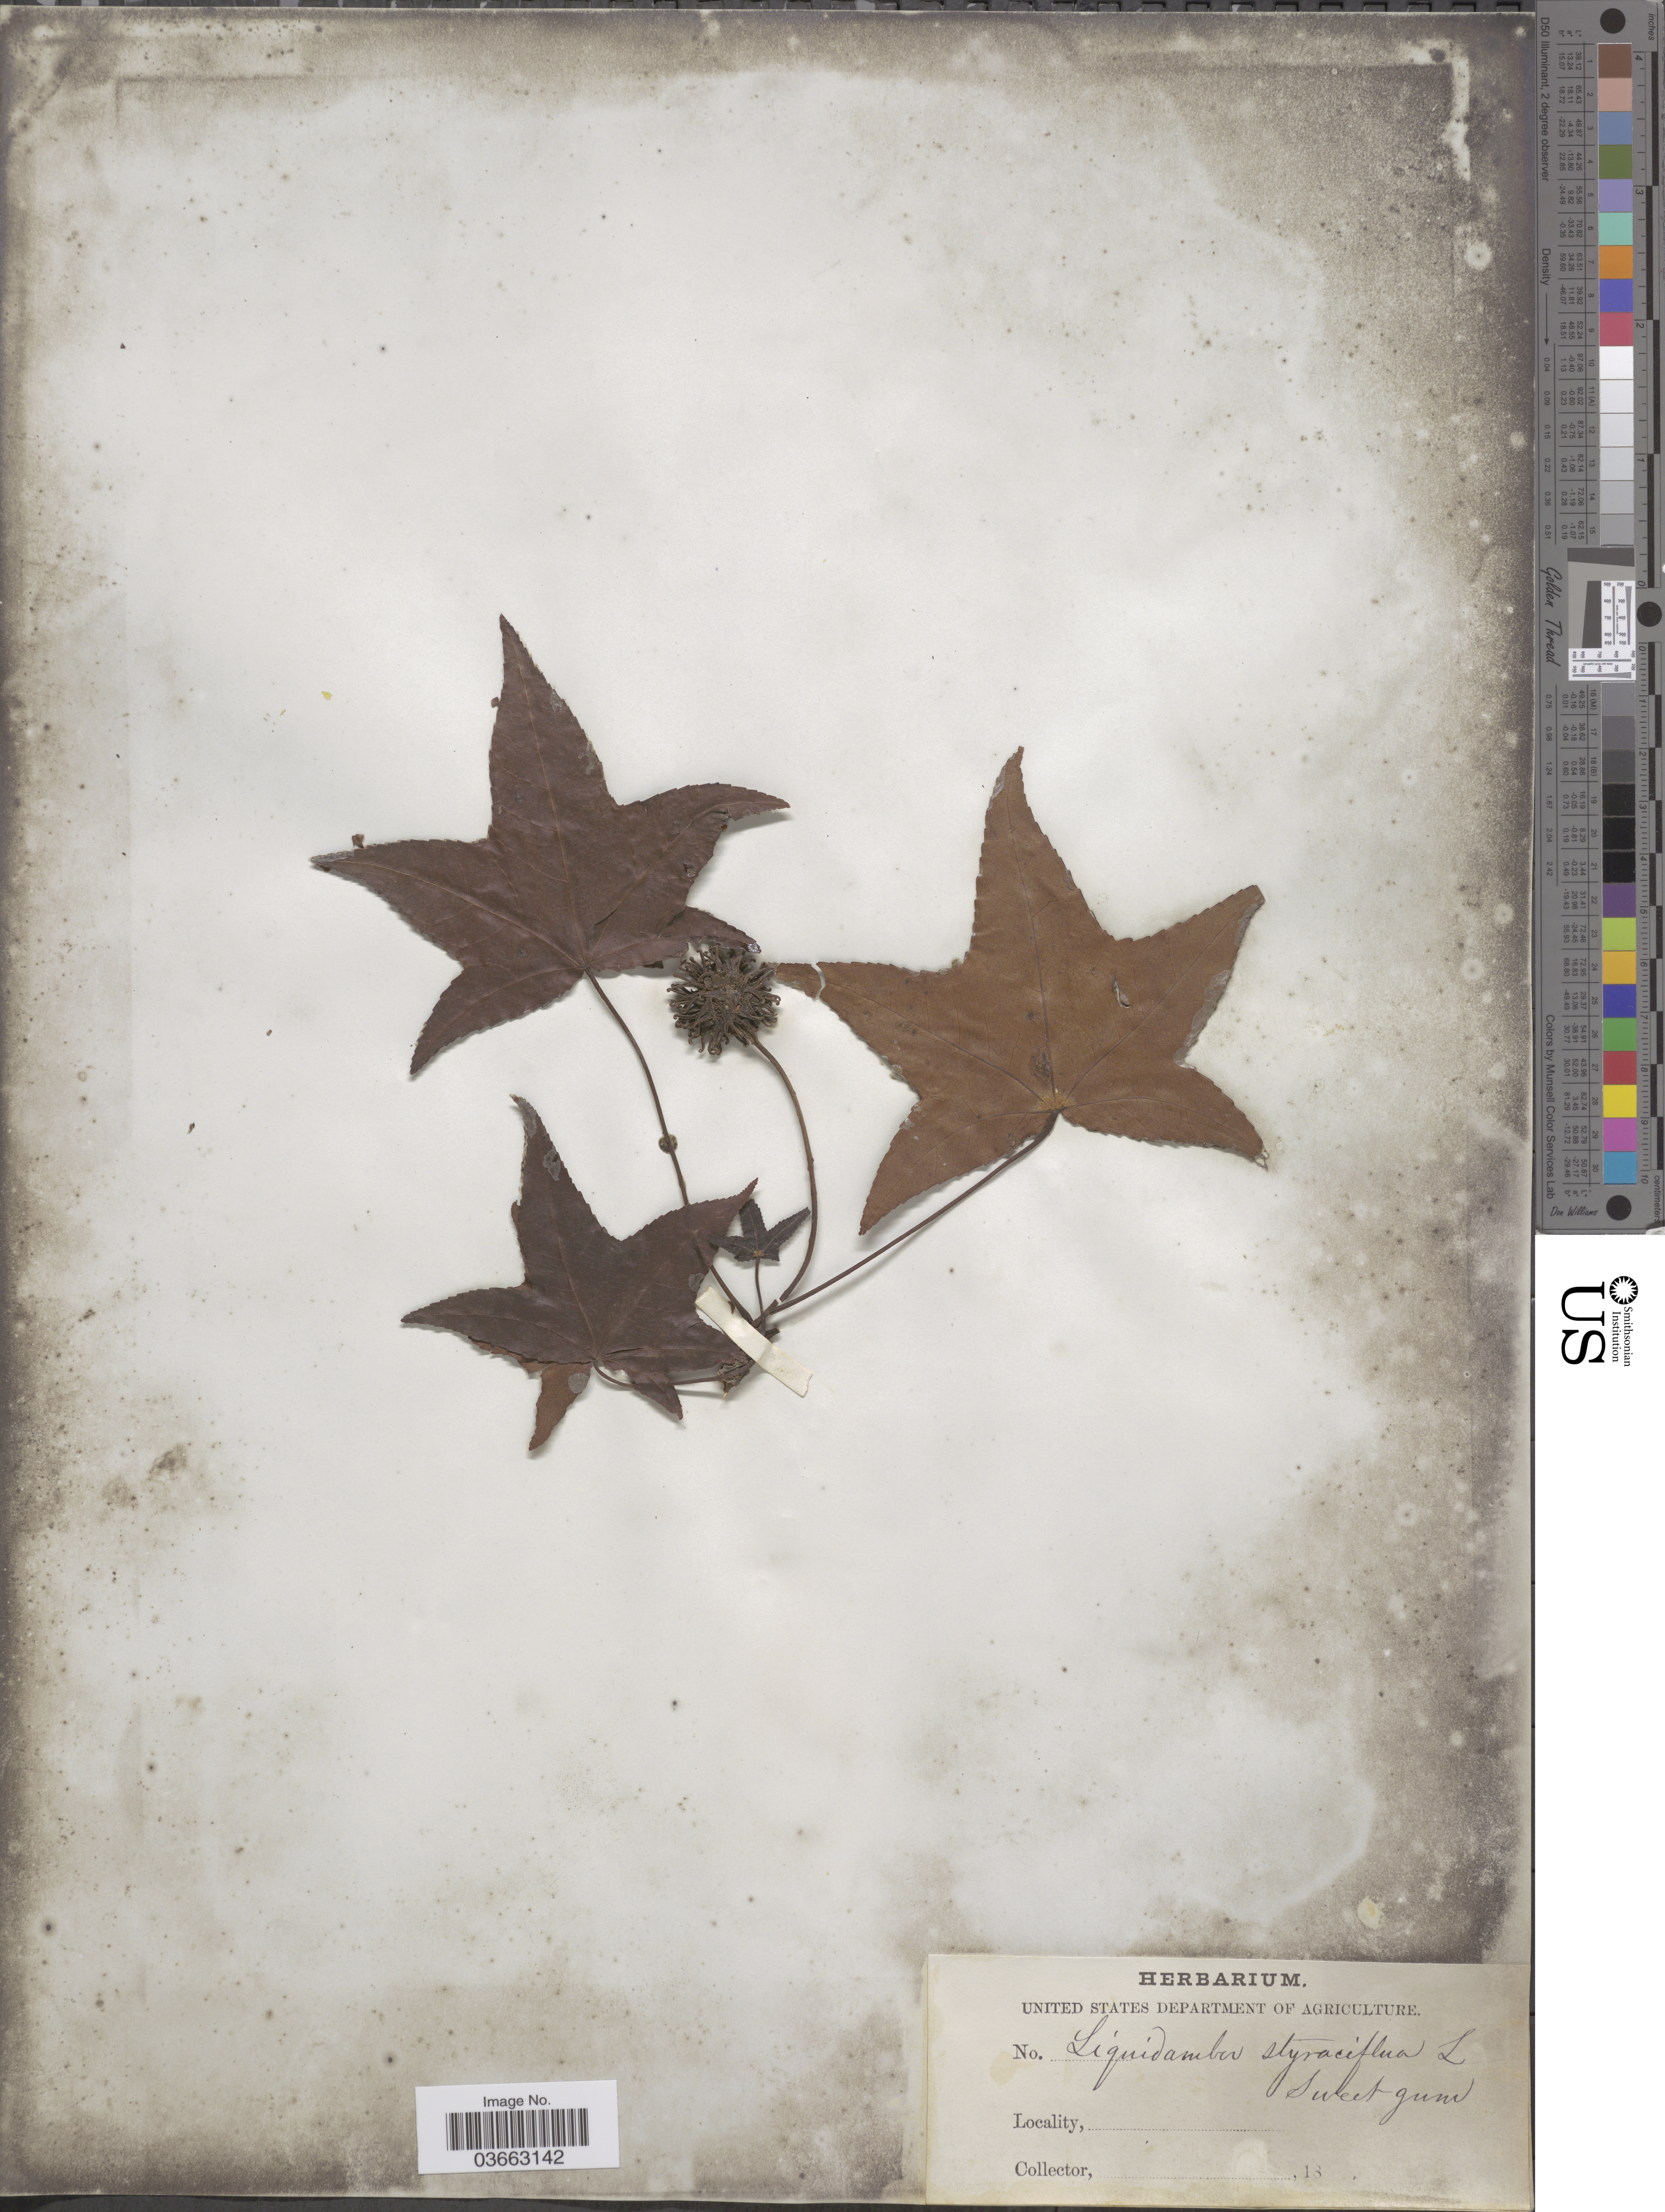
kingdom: Plantae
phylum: Tracheophyta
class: Magnoliopsida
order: Saxifragales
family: Altingiaceae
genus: Liquidambar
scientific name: Liquidambar styraciflua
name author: L.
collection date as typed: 18